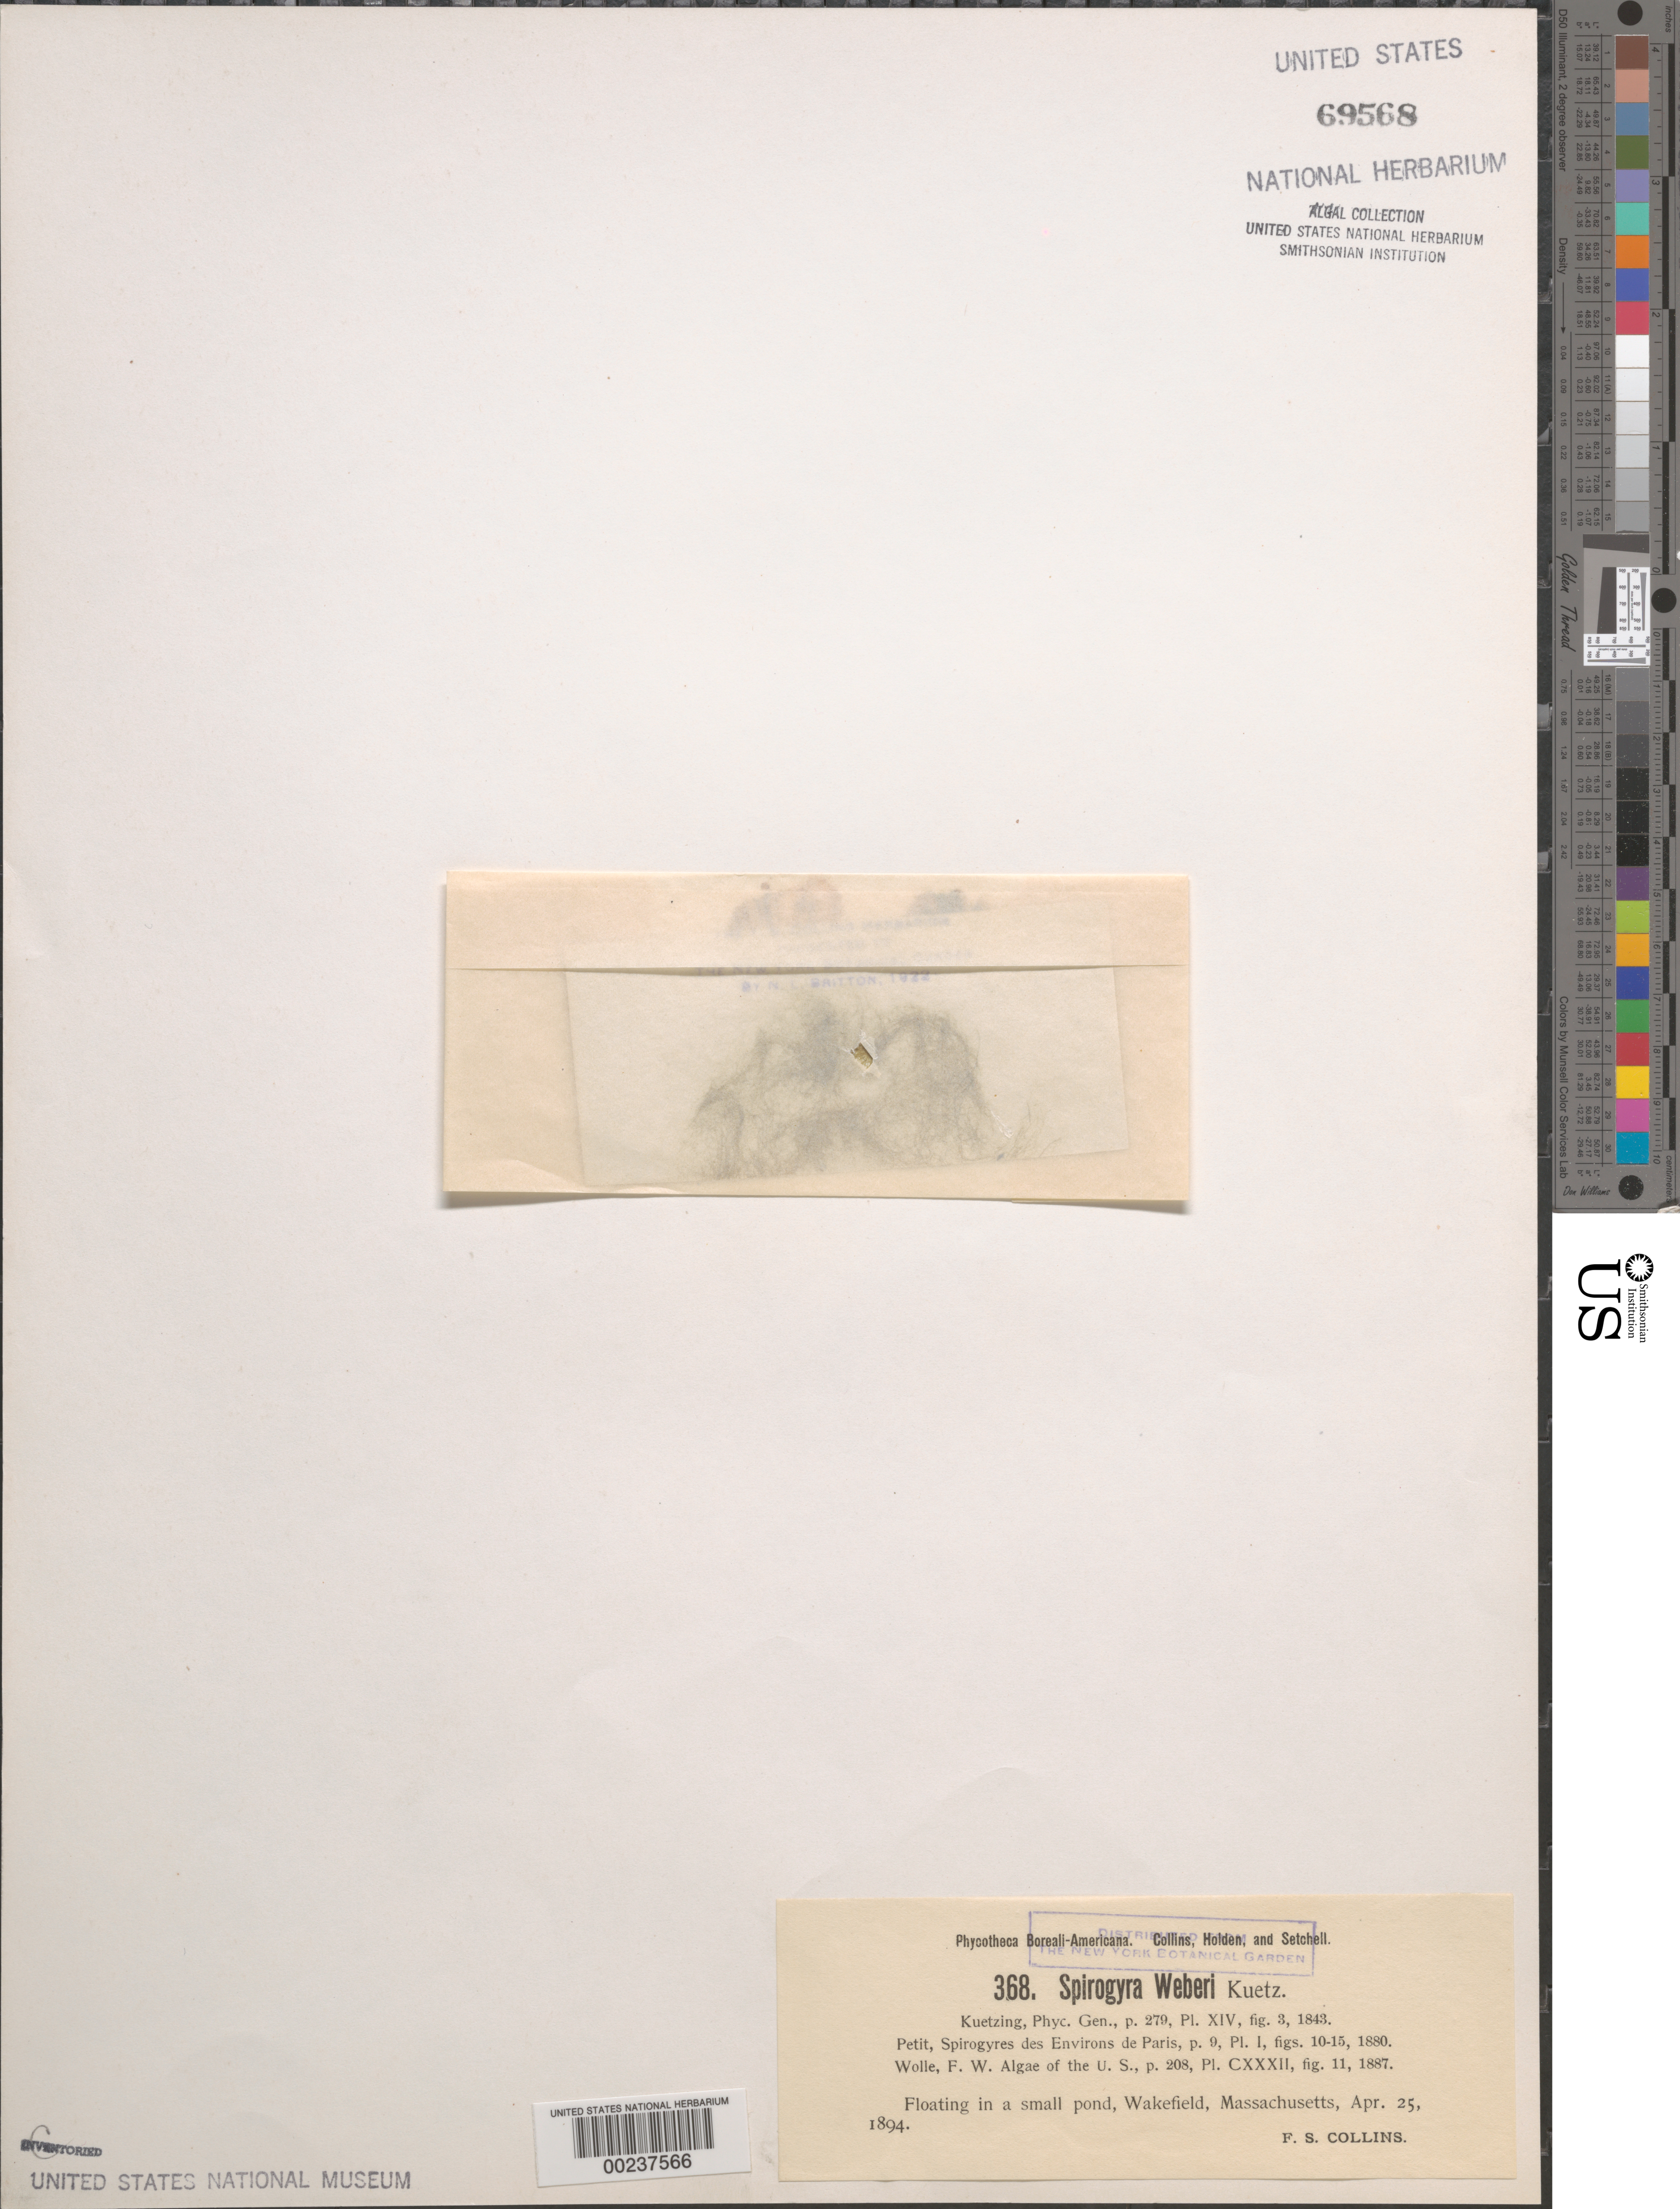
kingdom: Plantae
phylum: Charophyta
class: Zygnematophyceae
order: Zygnematales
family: Zygnemataceae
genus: Spirogyra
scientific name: Spirogyra weberi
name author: Kütz.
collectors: F. Collins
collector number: PB-A 368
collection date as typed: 25 Apr 1894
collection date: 1894-04-25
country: United States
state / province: Massachusetts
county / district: Middlesex County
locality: Wakefield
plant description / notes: Collins, Holden & Setchell, Phycotheca Boreali-Americana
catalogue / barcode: US 69568